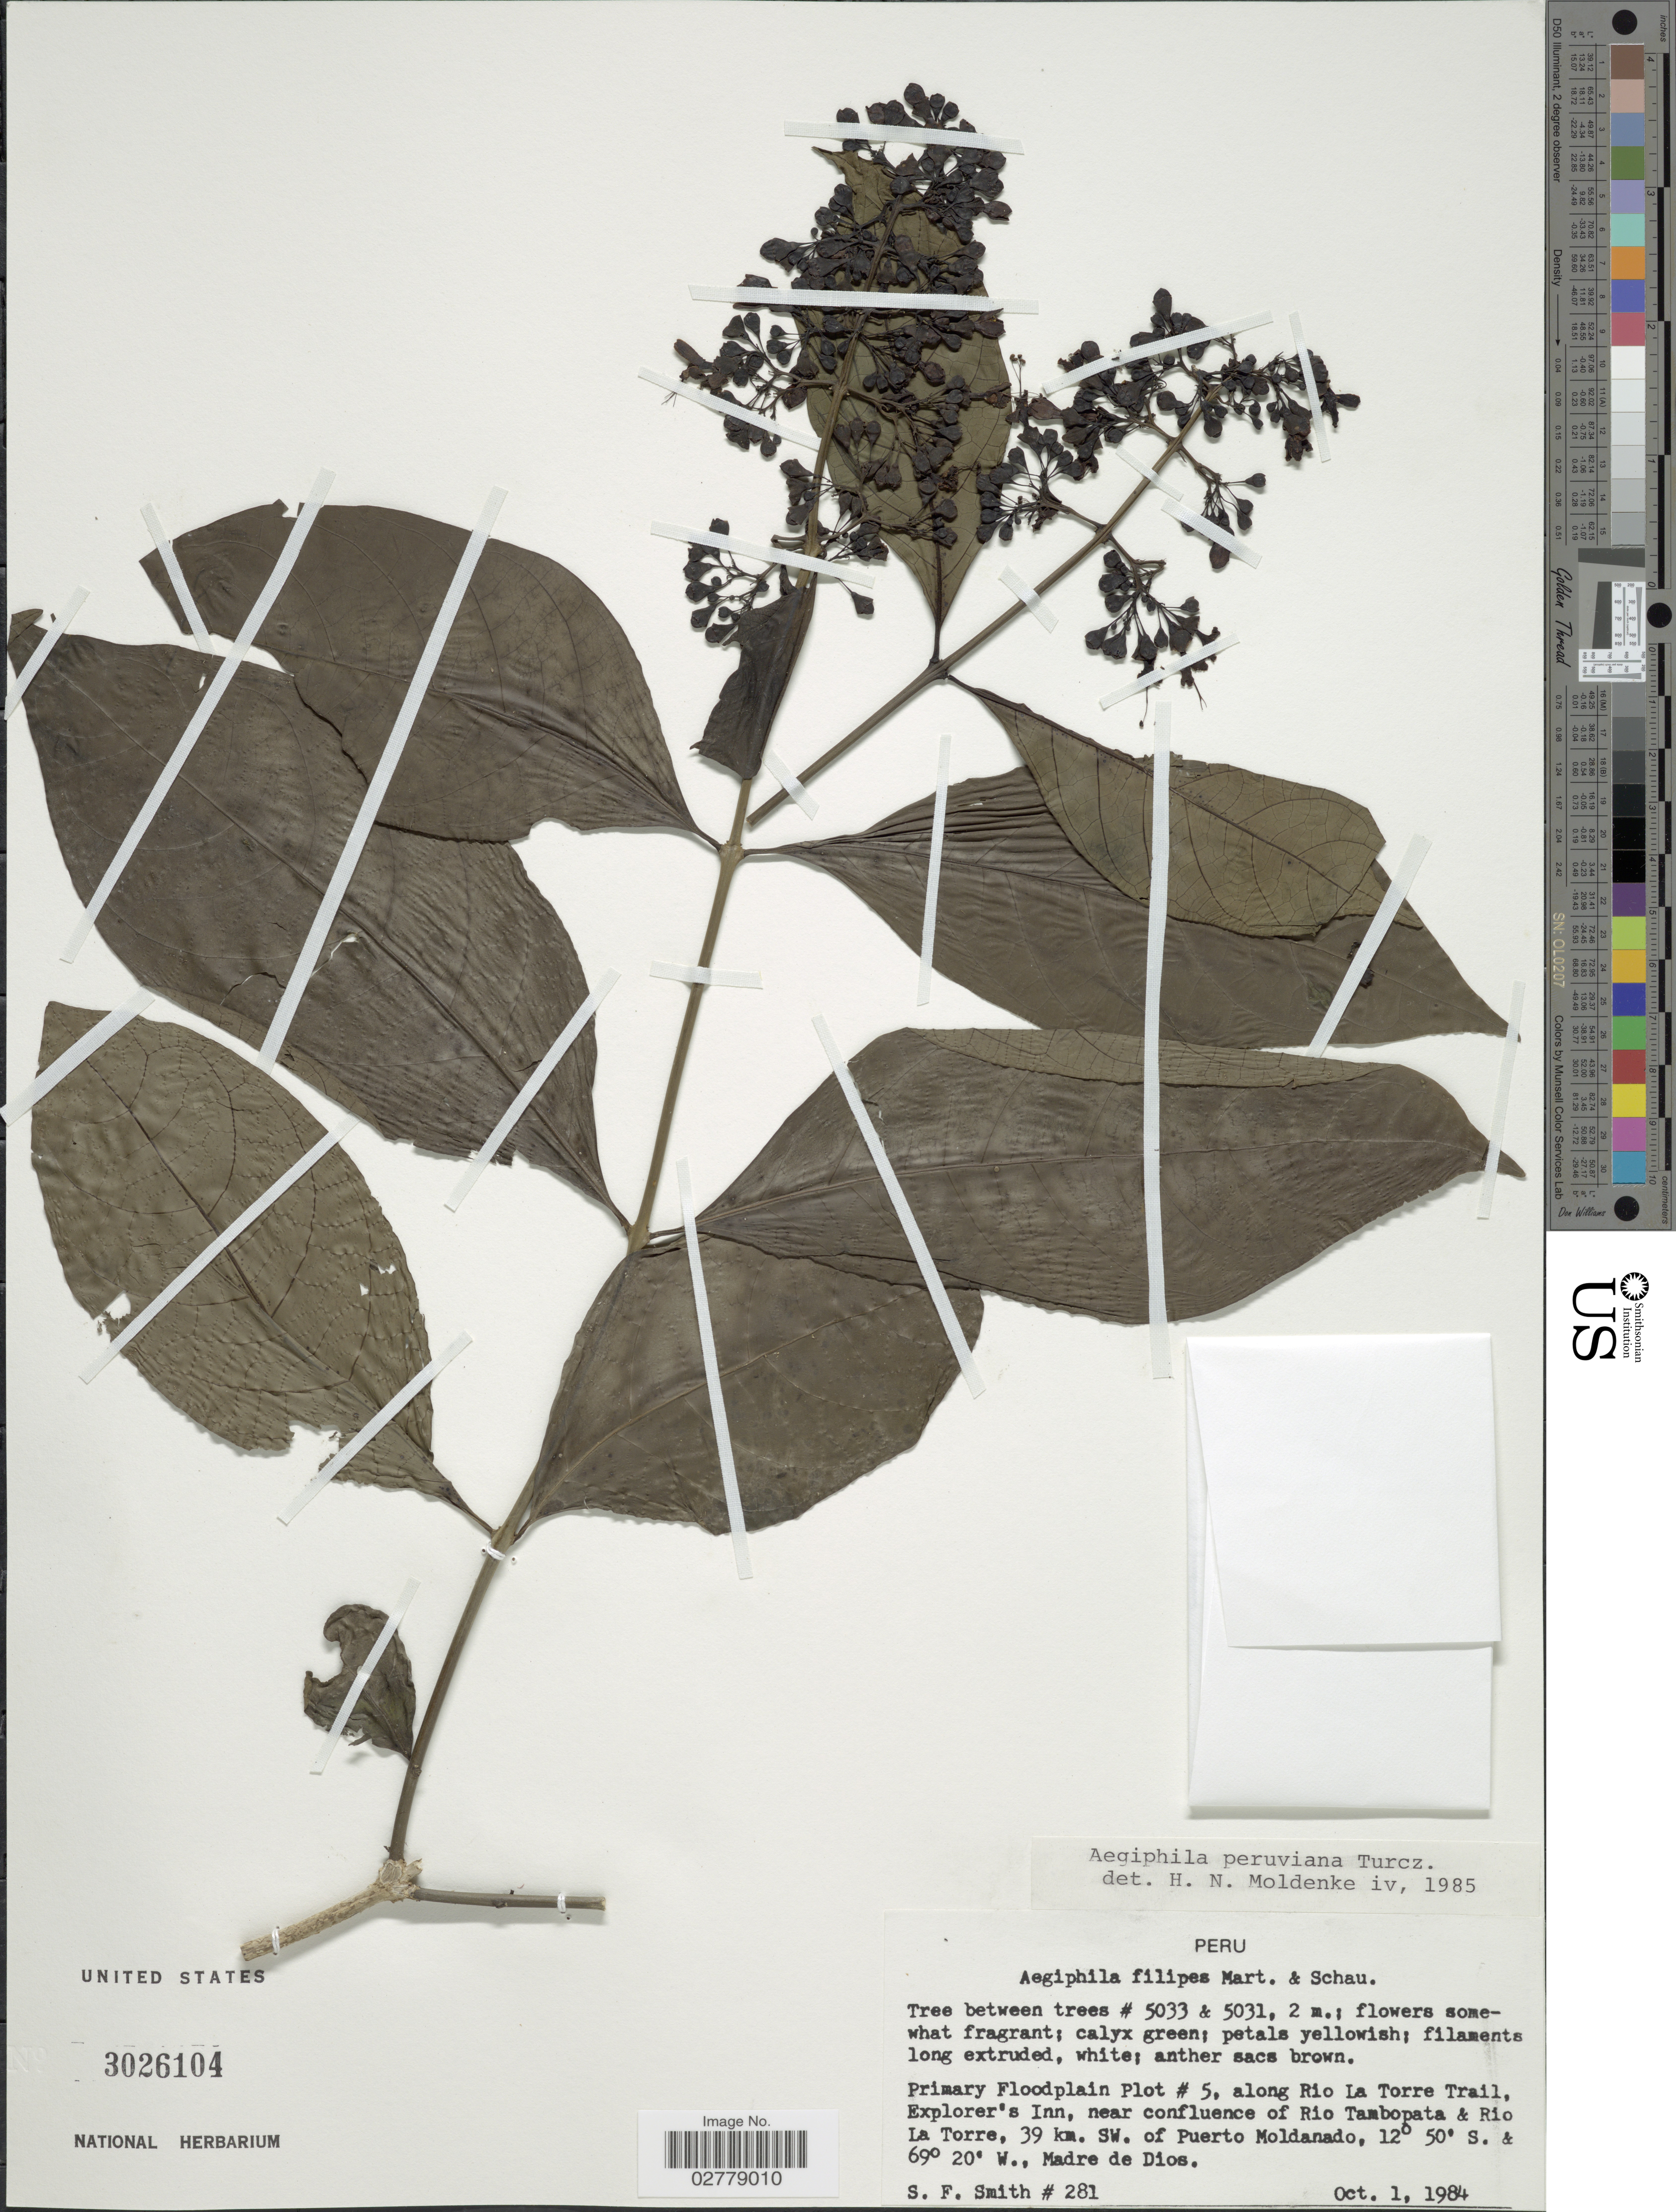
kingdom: Plantae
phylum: Tracheophyta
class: Magnoliopsida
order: Lamiales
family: Lamiaceae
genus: Aegiphila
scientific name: Aegiphila peruviana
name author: Turcz.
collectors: S.F. Smith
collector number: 281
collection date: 1984-10-01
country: Peru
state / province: Madre de Dios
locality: Primary Floodplain Plot # 5, along Rio La Torre Trail, Explorer's Inn, near confluence of Rio Tambopata & Rio La Torre, 39 km. SW. of Puerto Moldanado.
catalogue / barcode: US 3026104